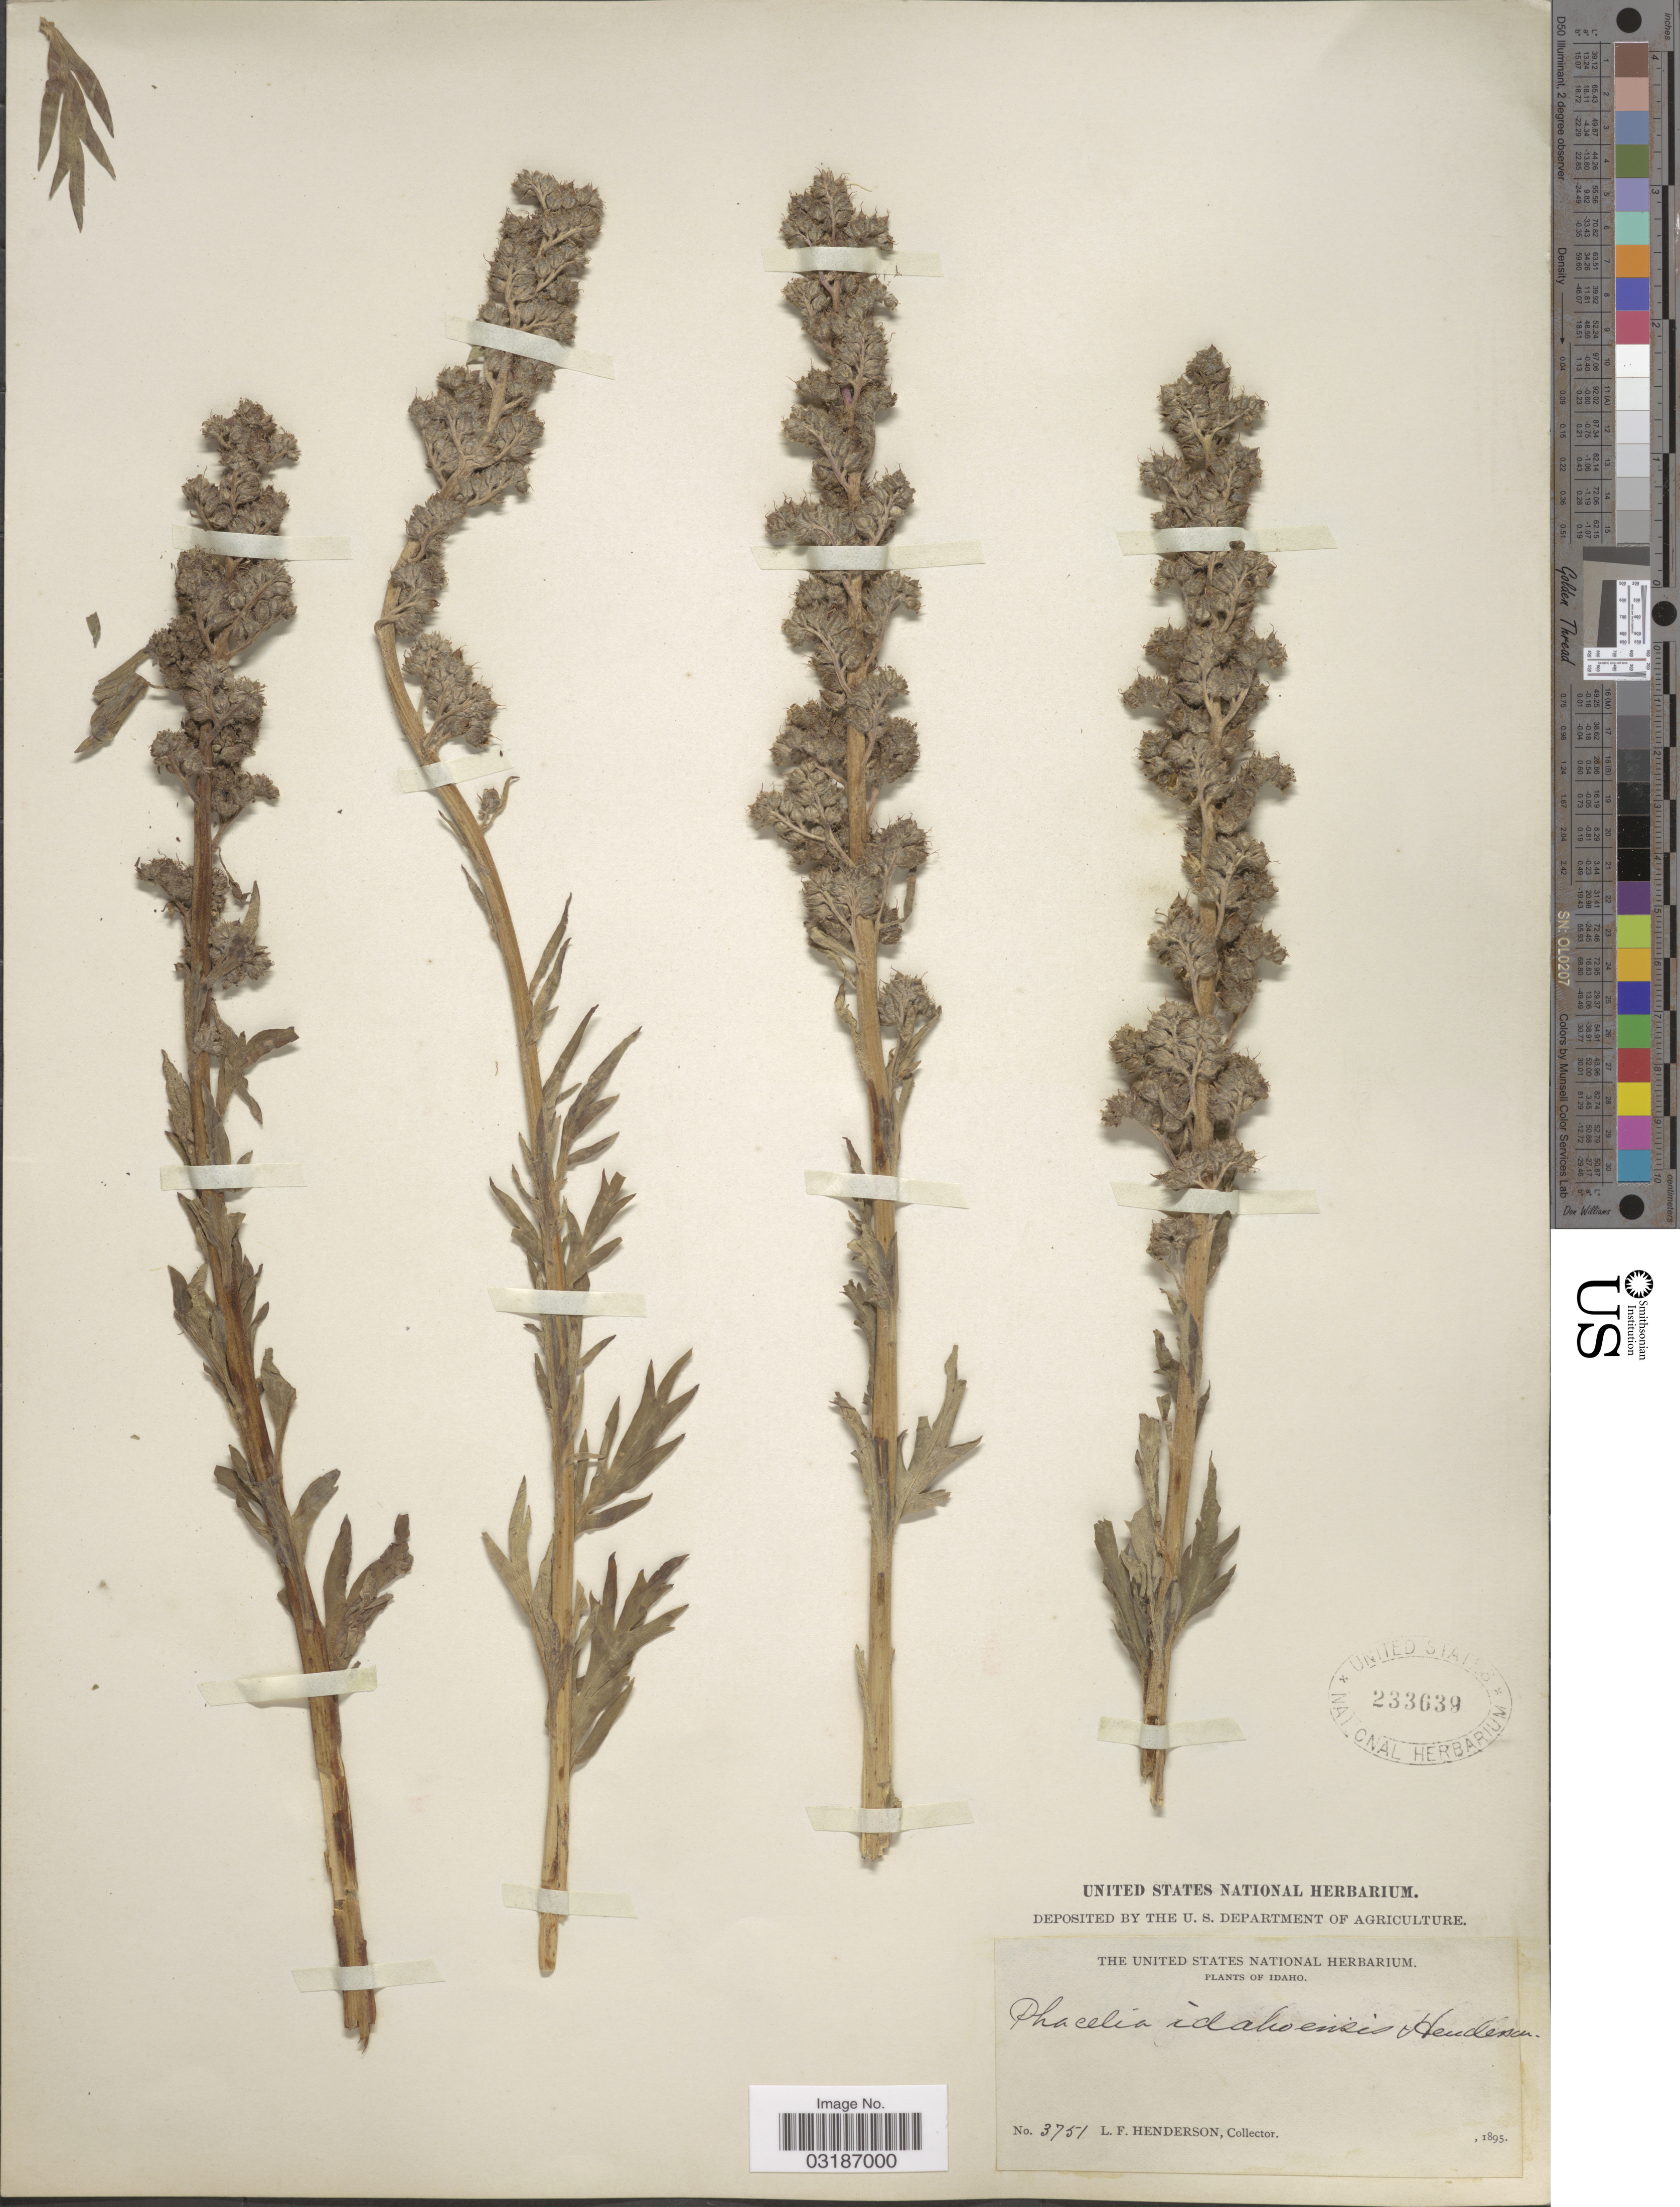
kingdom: Plantae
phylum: Tracheophyta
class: Magnoliopsida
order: Boraginales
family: Hydrophyllaceae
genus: Phacelia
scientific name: Phacelia idahoensis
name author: L.F. Hend.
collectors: L. Henderson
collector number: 3751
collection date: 1895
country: United States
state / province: Idaho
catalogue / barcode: US 233639